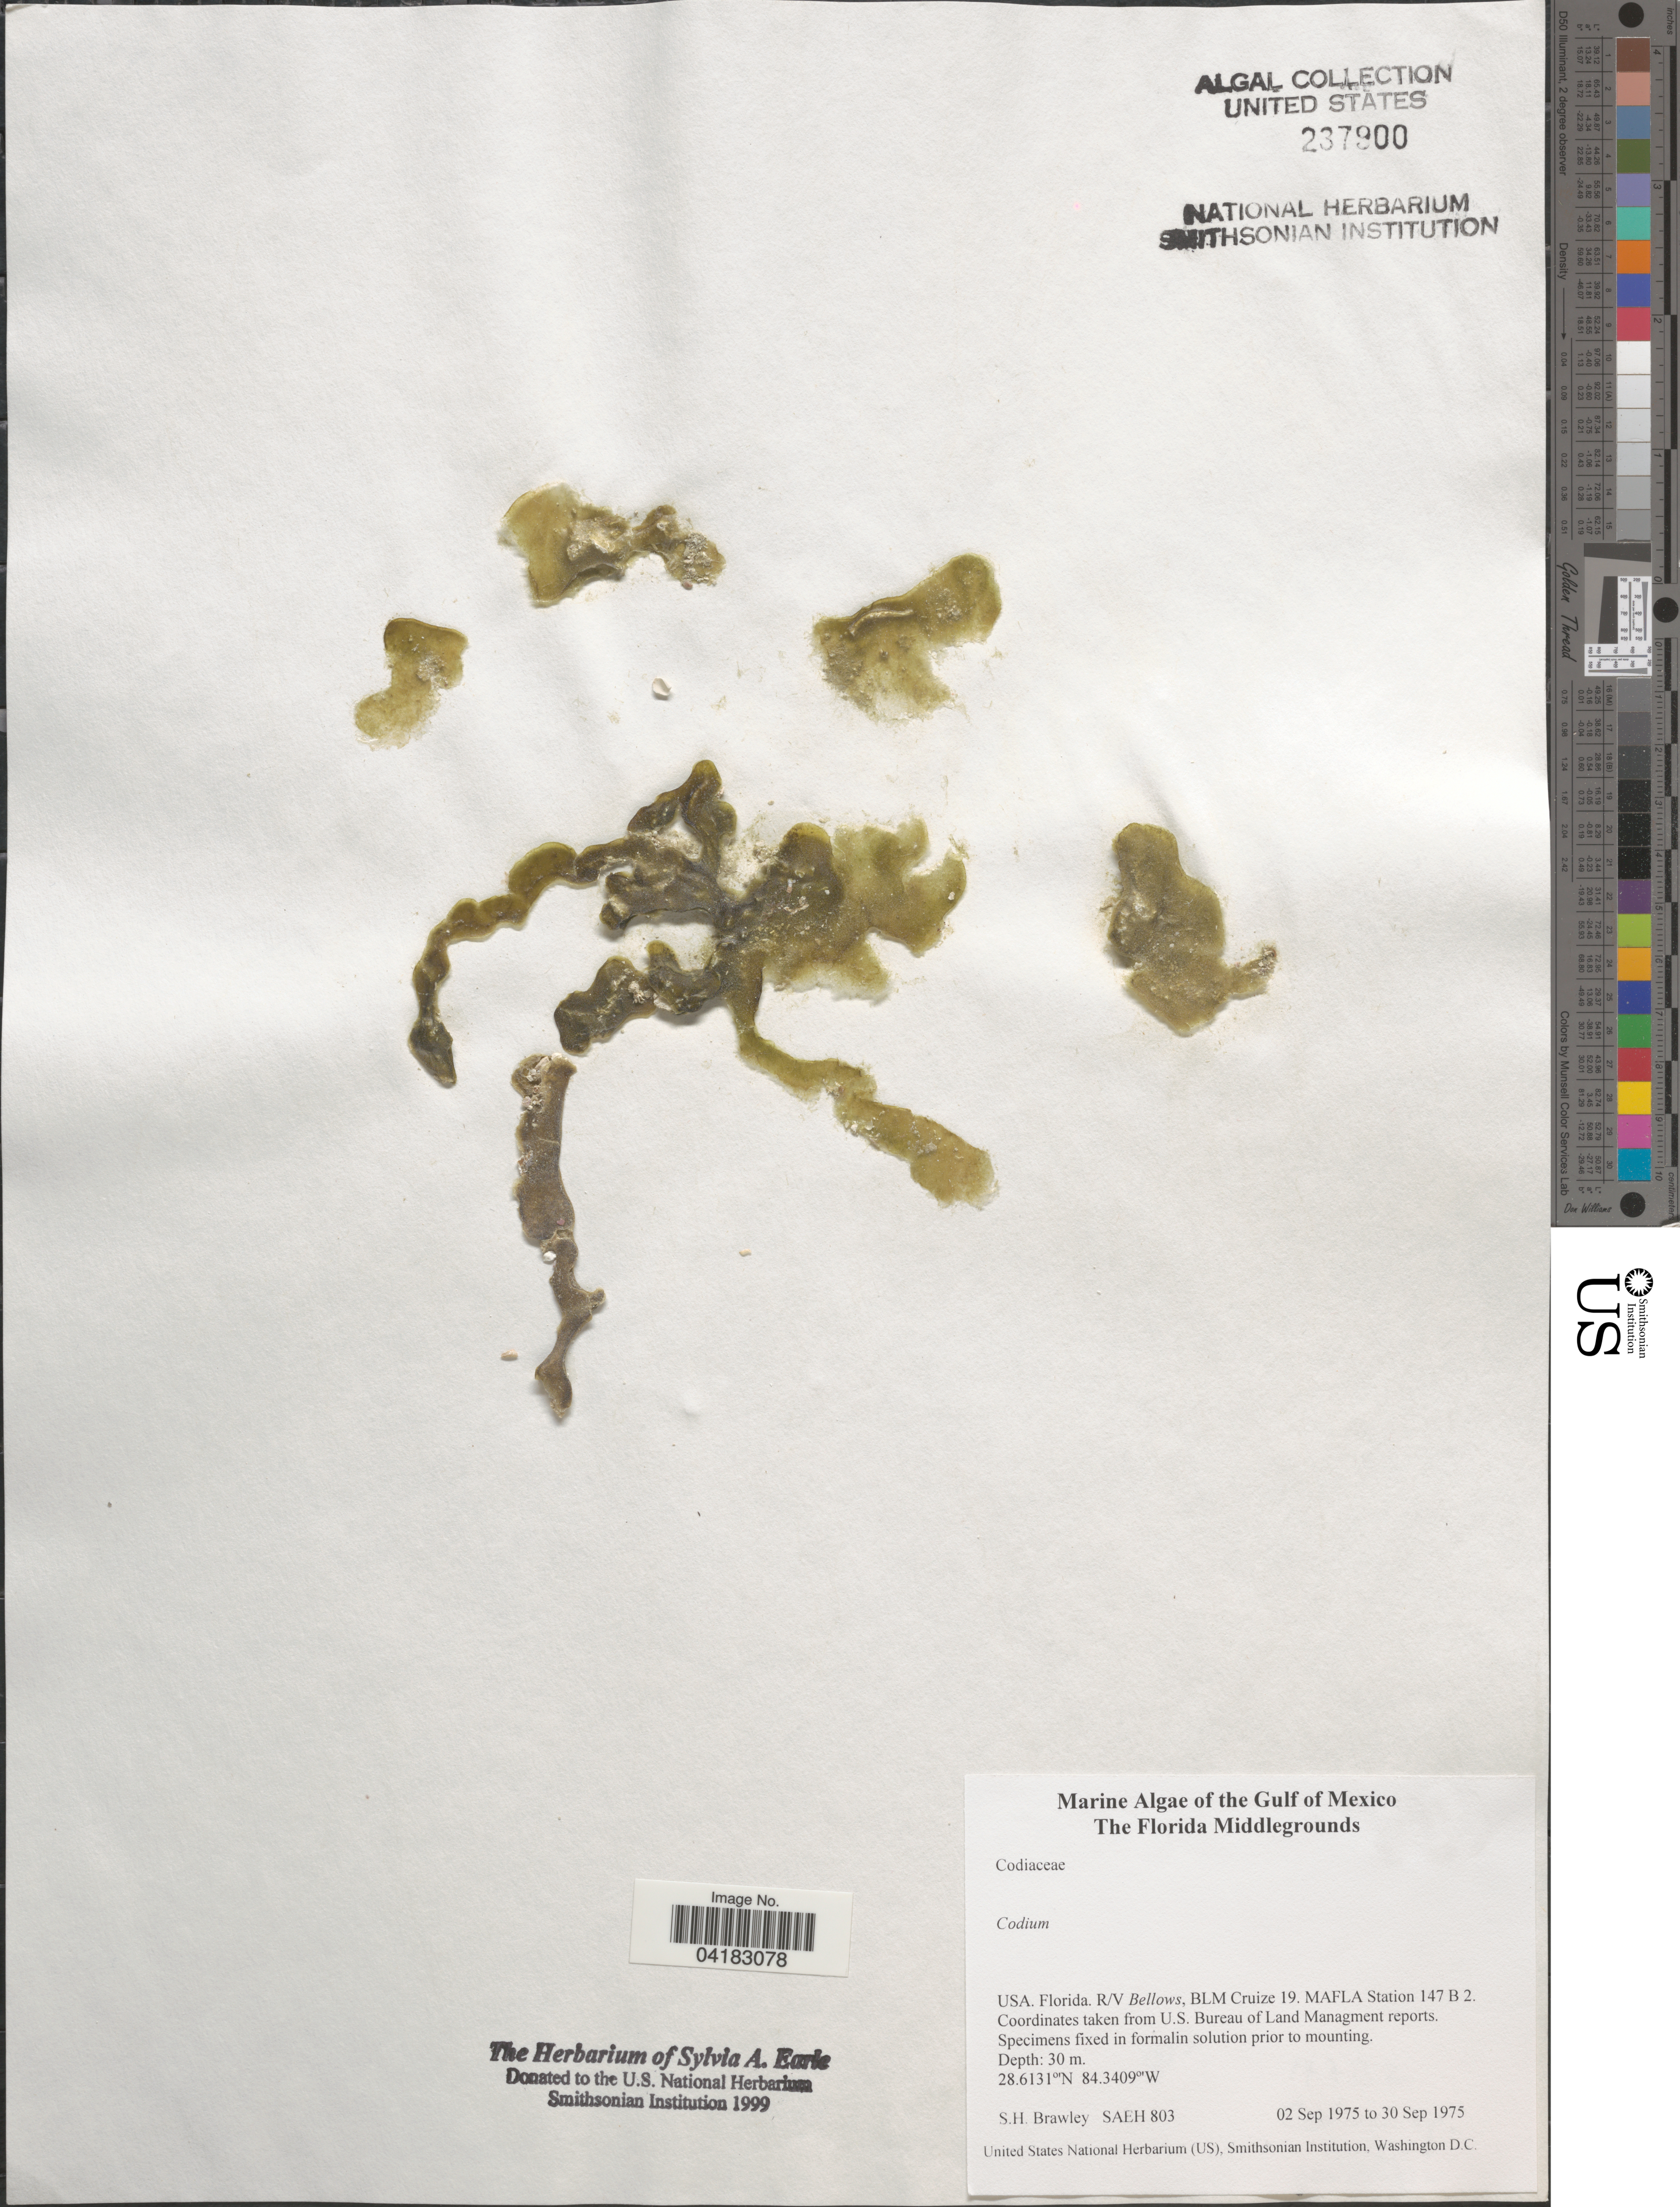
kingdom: Plantae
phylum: Chlorophyta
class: Ulvophyceae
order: Bryopsidales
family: Codiaceae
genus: Codium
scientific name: Codium sp.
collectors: S. Brawley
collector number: SAEH803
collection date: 1975-09-02/1975-09-30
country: United States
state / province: Florida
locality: Gulf of Mexico. The Florida Middlegrounds. R/V Bellows, BLM Cruize 19. MAFLA Station 147 B 2.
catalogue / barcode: US 237900